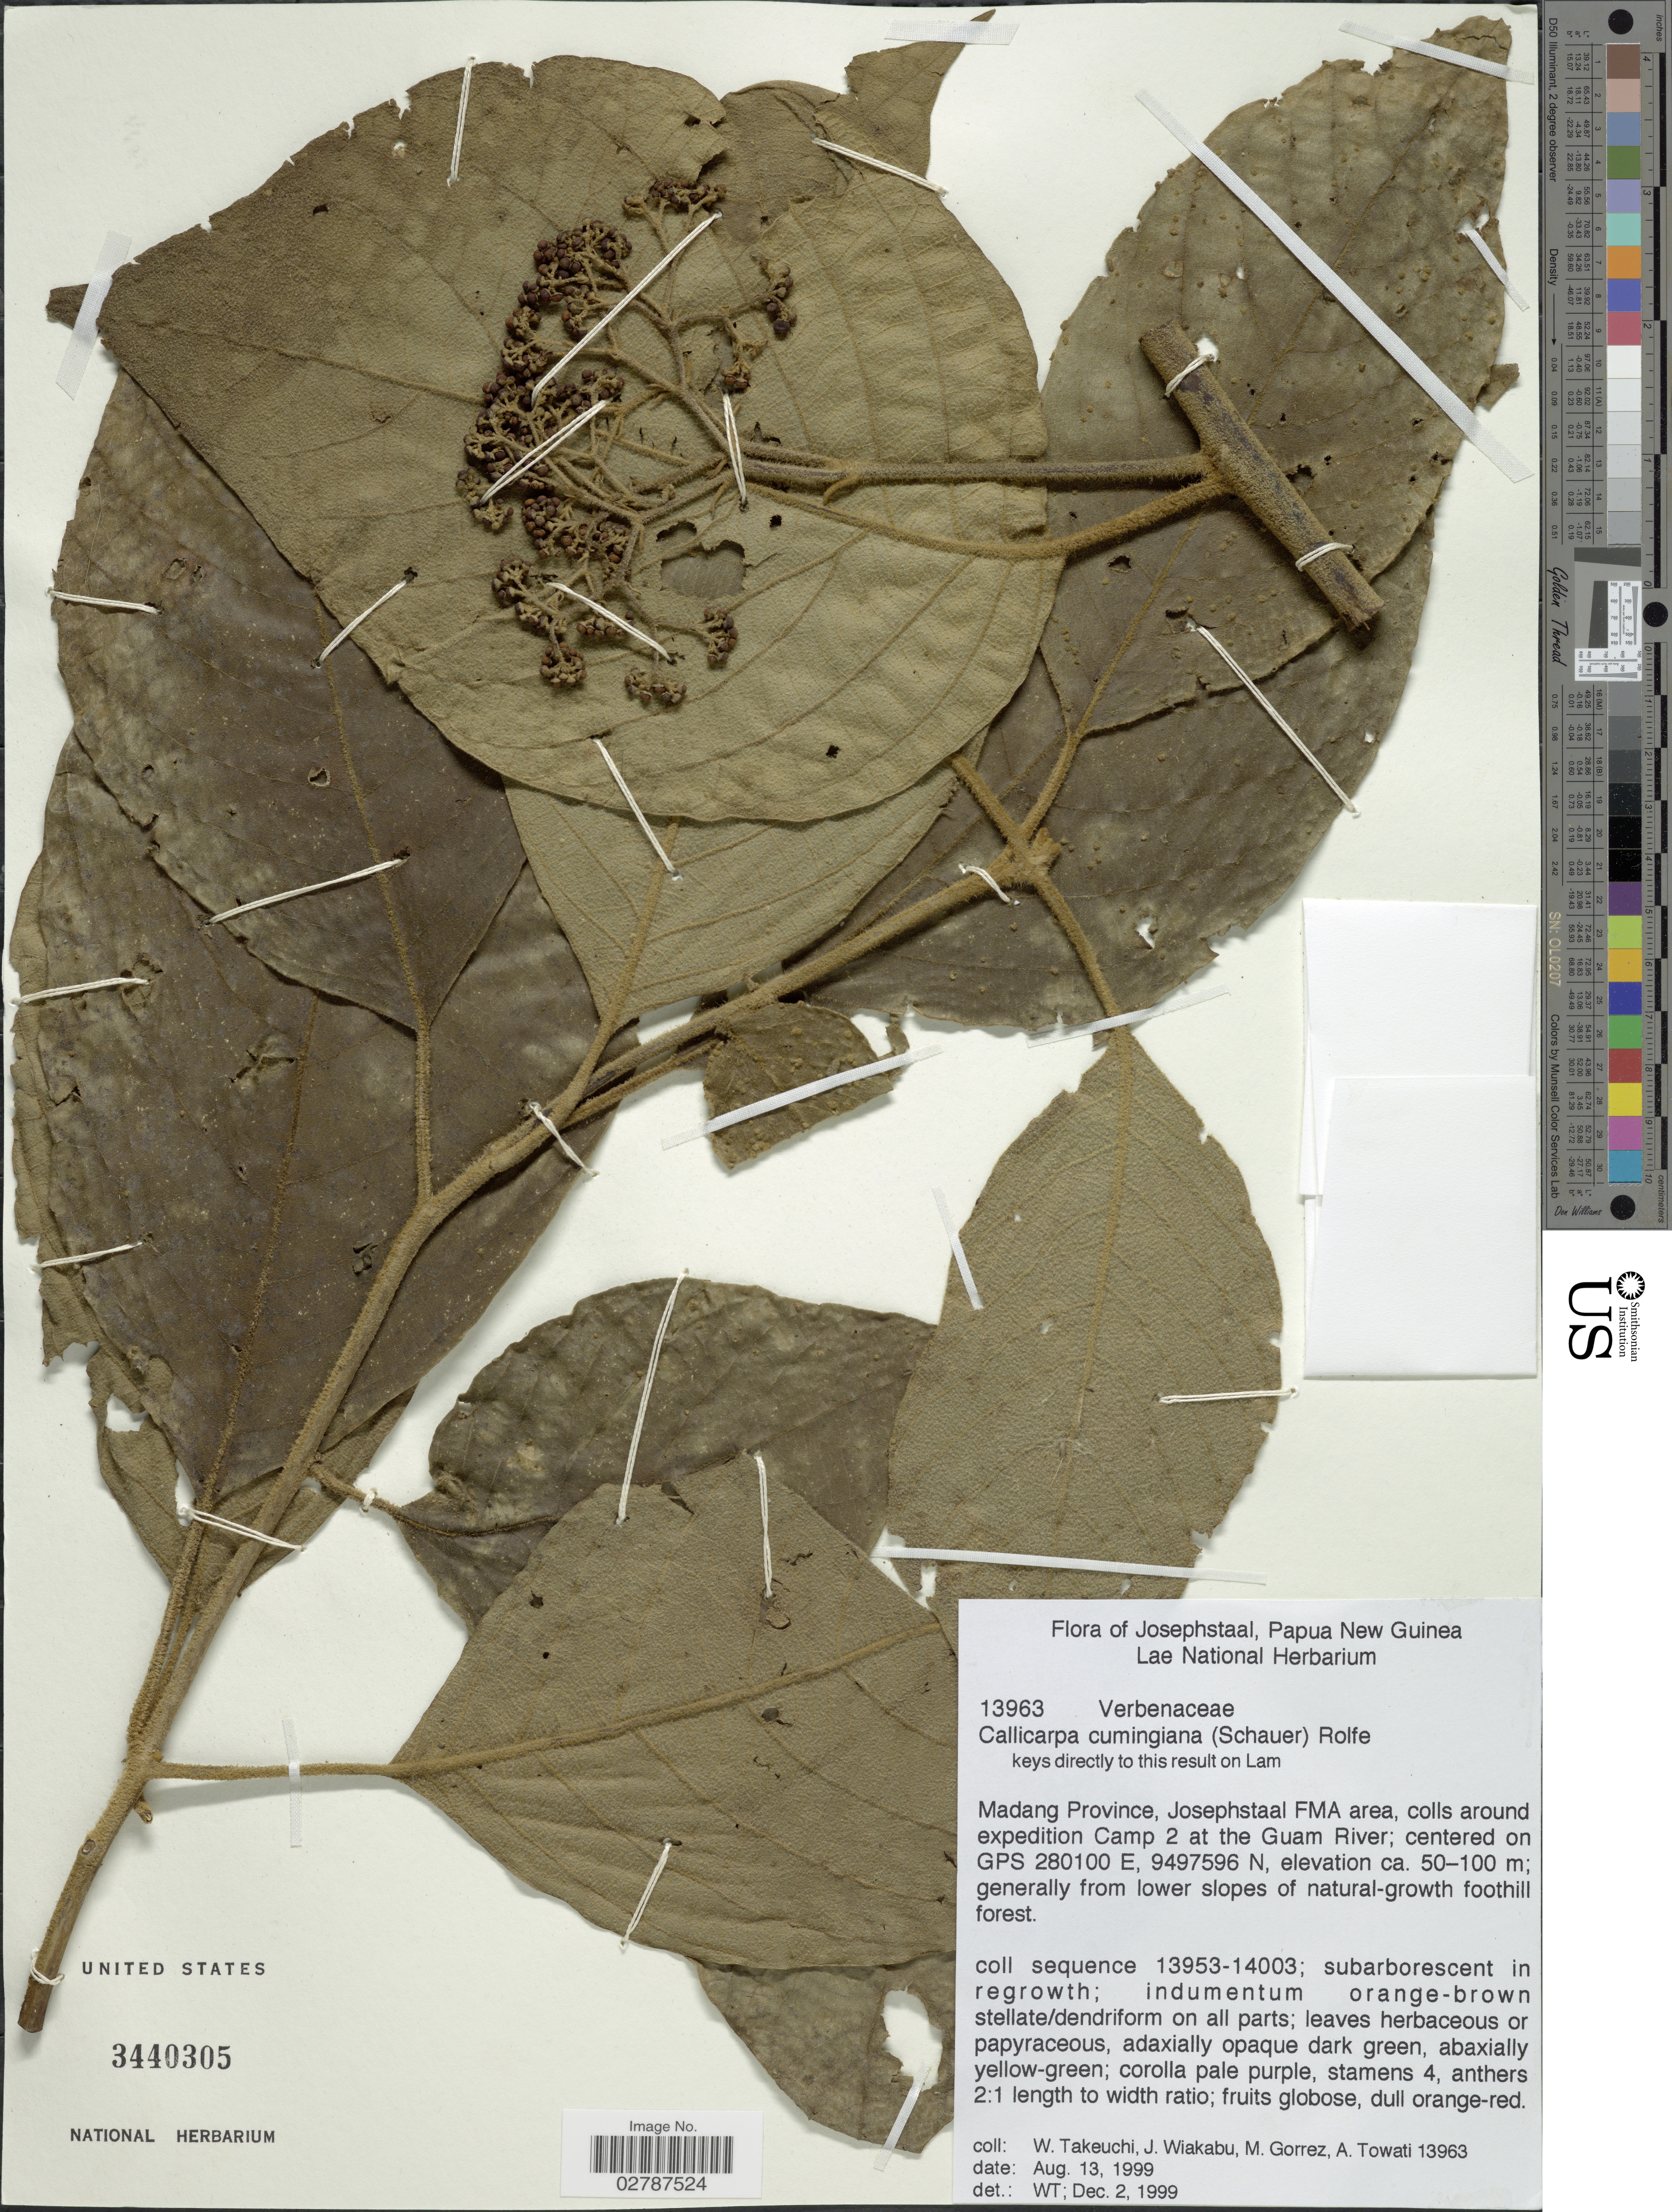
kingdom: Plantae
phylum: Tracheophyta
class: Magnoliopsida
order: Lamiales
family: Lamiaceae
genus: Callicarpa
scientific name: Callicarpa cumingiana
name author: Schauer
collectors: W. Takeuchi, J. Wiakabu, M. Gorrez & A. Towati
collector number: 13963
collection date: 1999-08-13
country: Papua New Guinea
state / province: Madang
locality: Josephstaal. Josephstaal FMA area, colls around expedition Camp 2 at the Guam River.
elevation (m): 50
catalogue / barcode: US 3440305